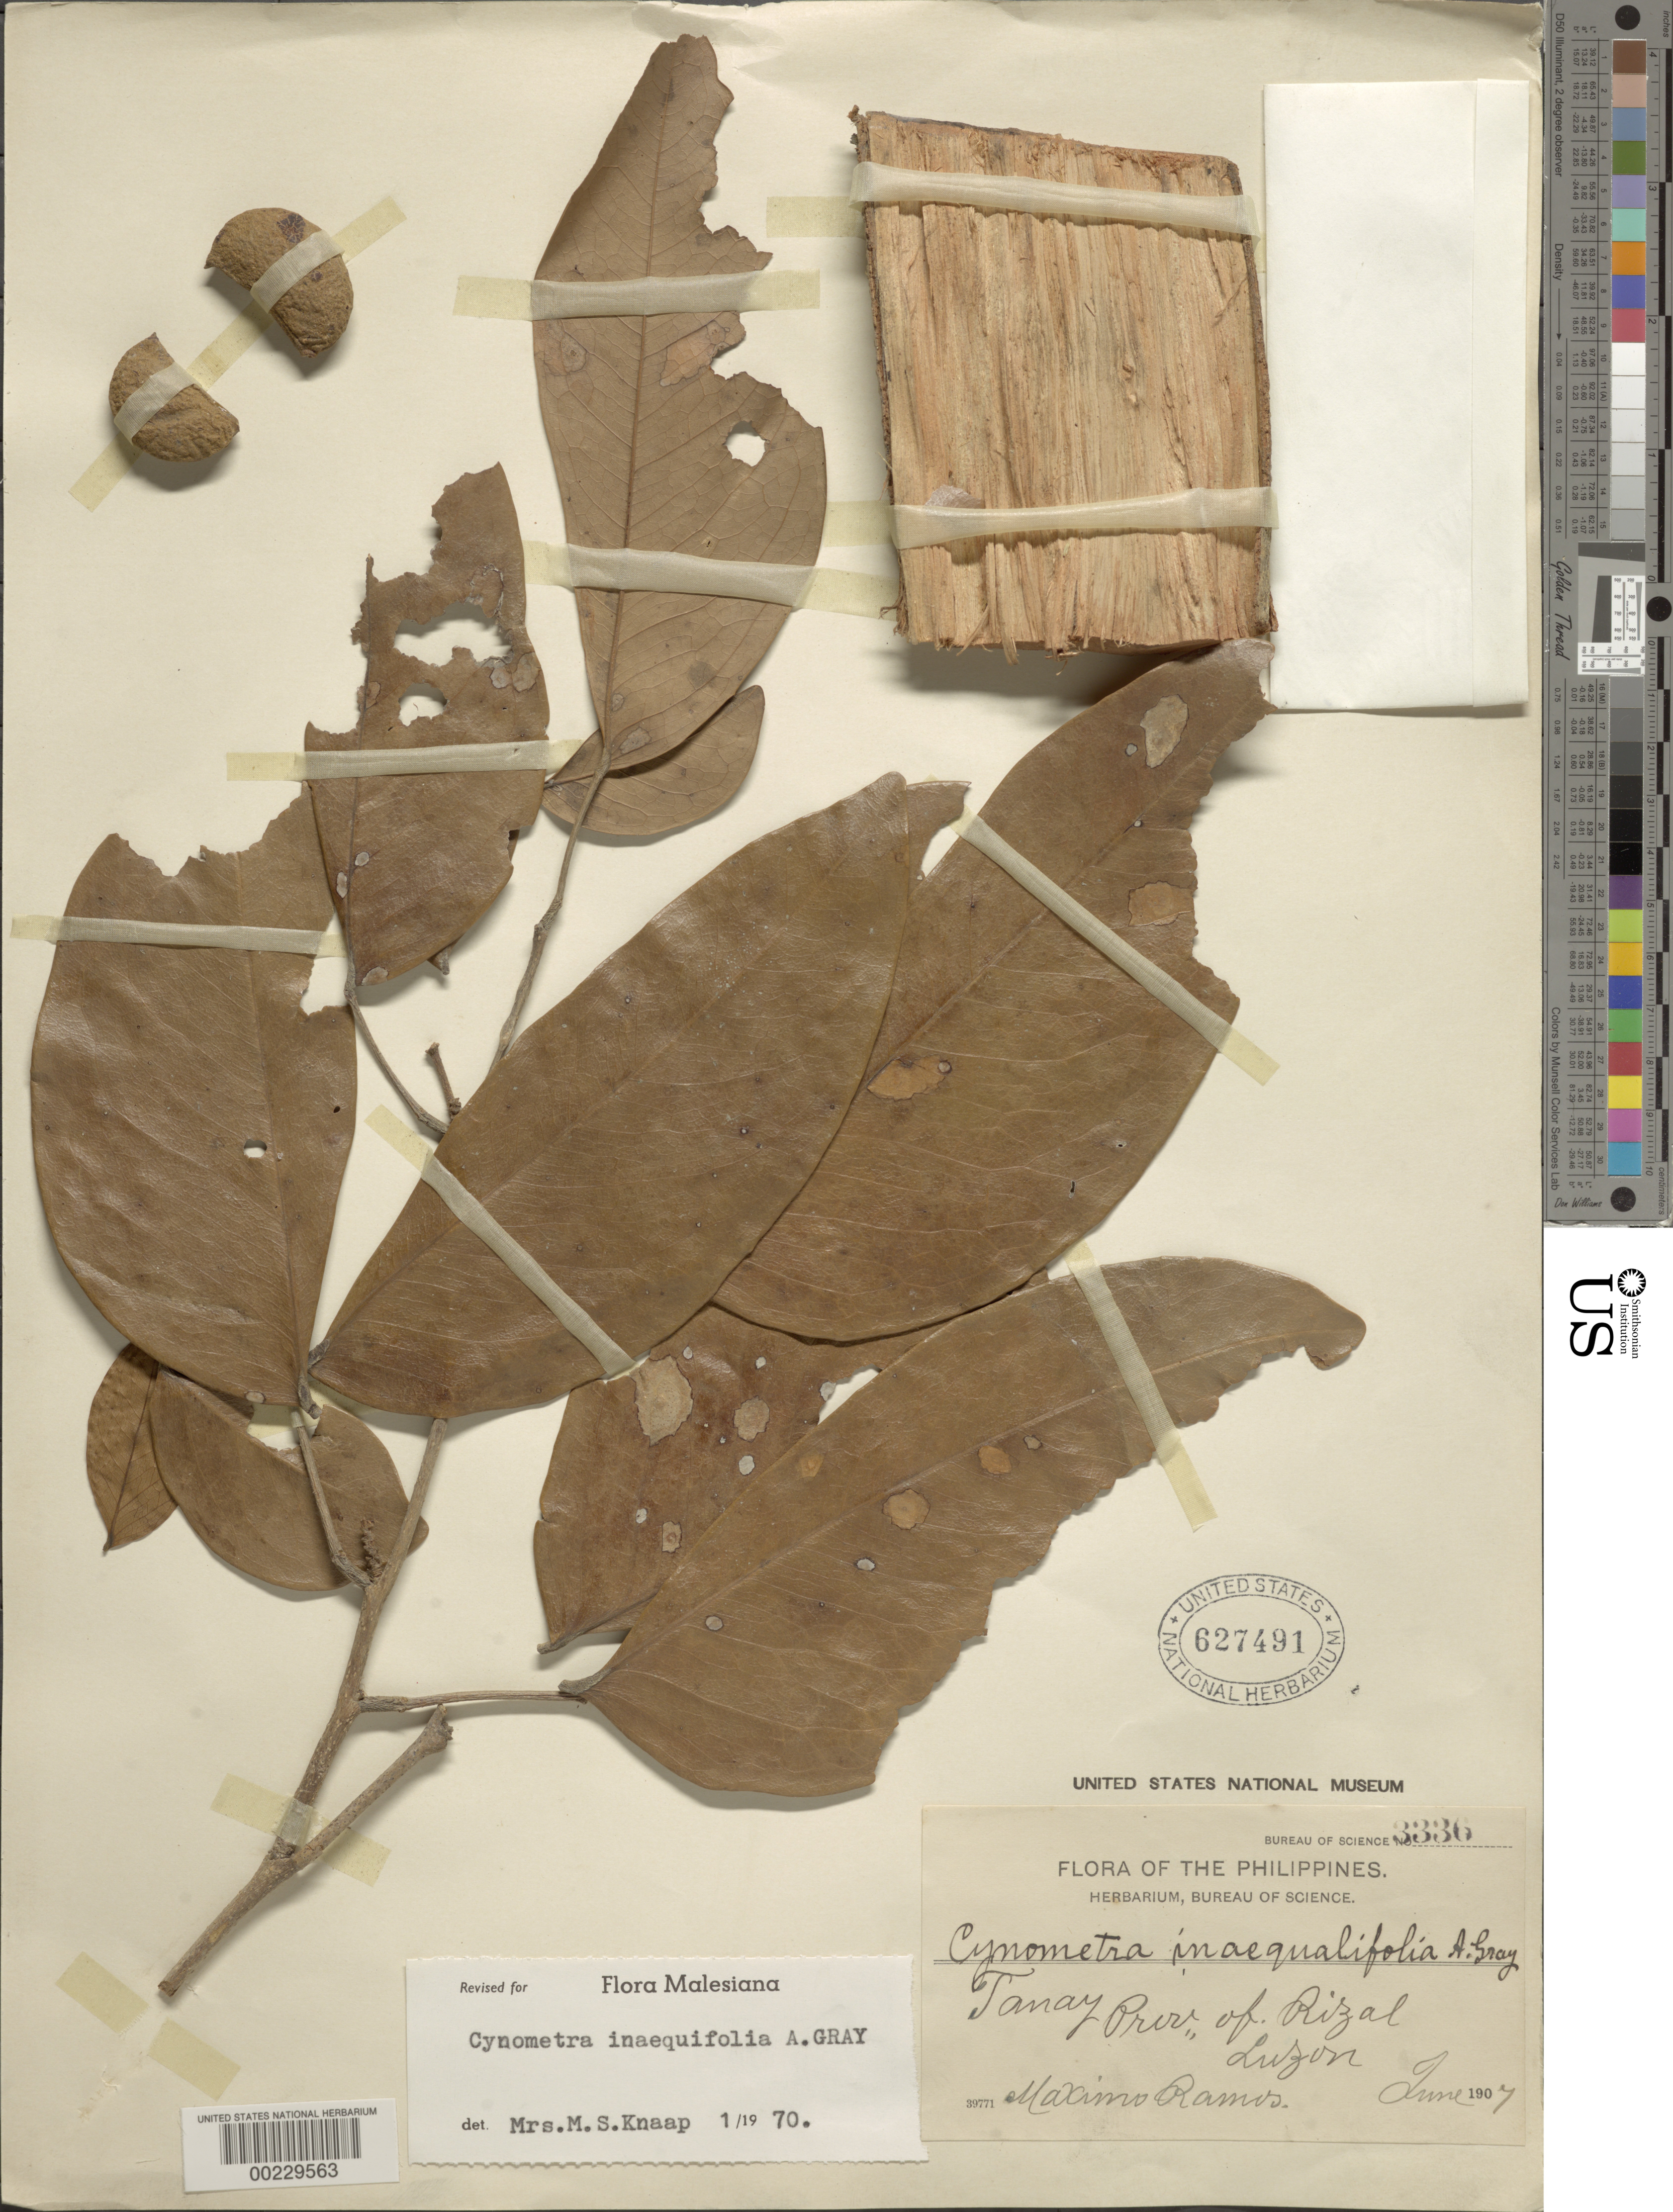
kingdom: Plantae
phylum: Tracheophyta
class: Magnoliopsida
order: Fabales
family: Fabaceae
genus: Cynometra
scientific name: Cynometra inaequifolia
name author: A. Gray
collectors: M. Ramos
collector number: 3336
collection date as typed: Jun 1907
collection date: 1907-06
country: Philippines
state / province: Calabarzon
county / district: Rizal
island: Luzon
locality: Tanay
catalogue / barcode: US 627491